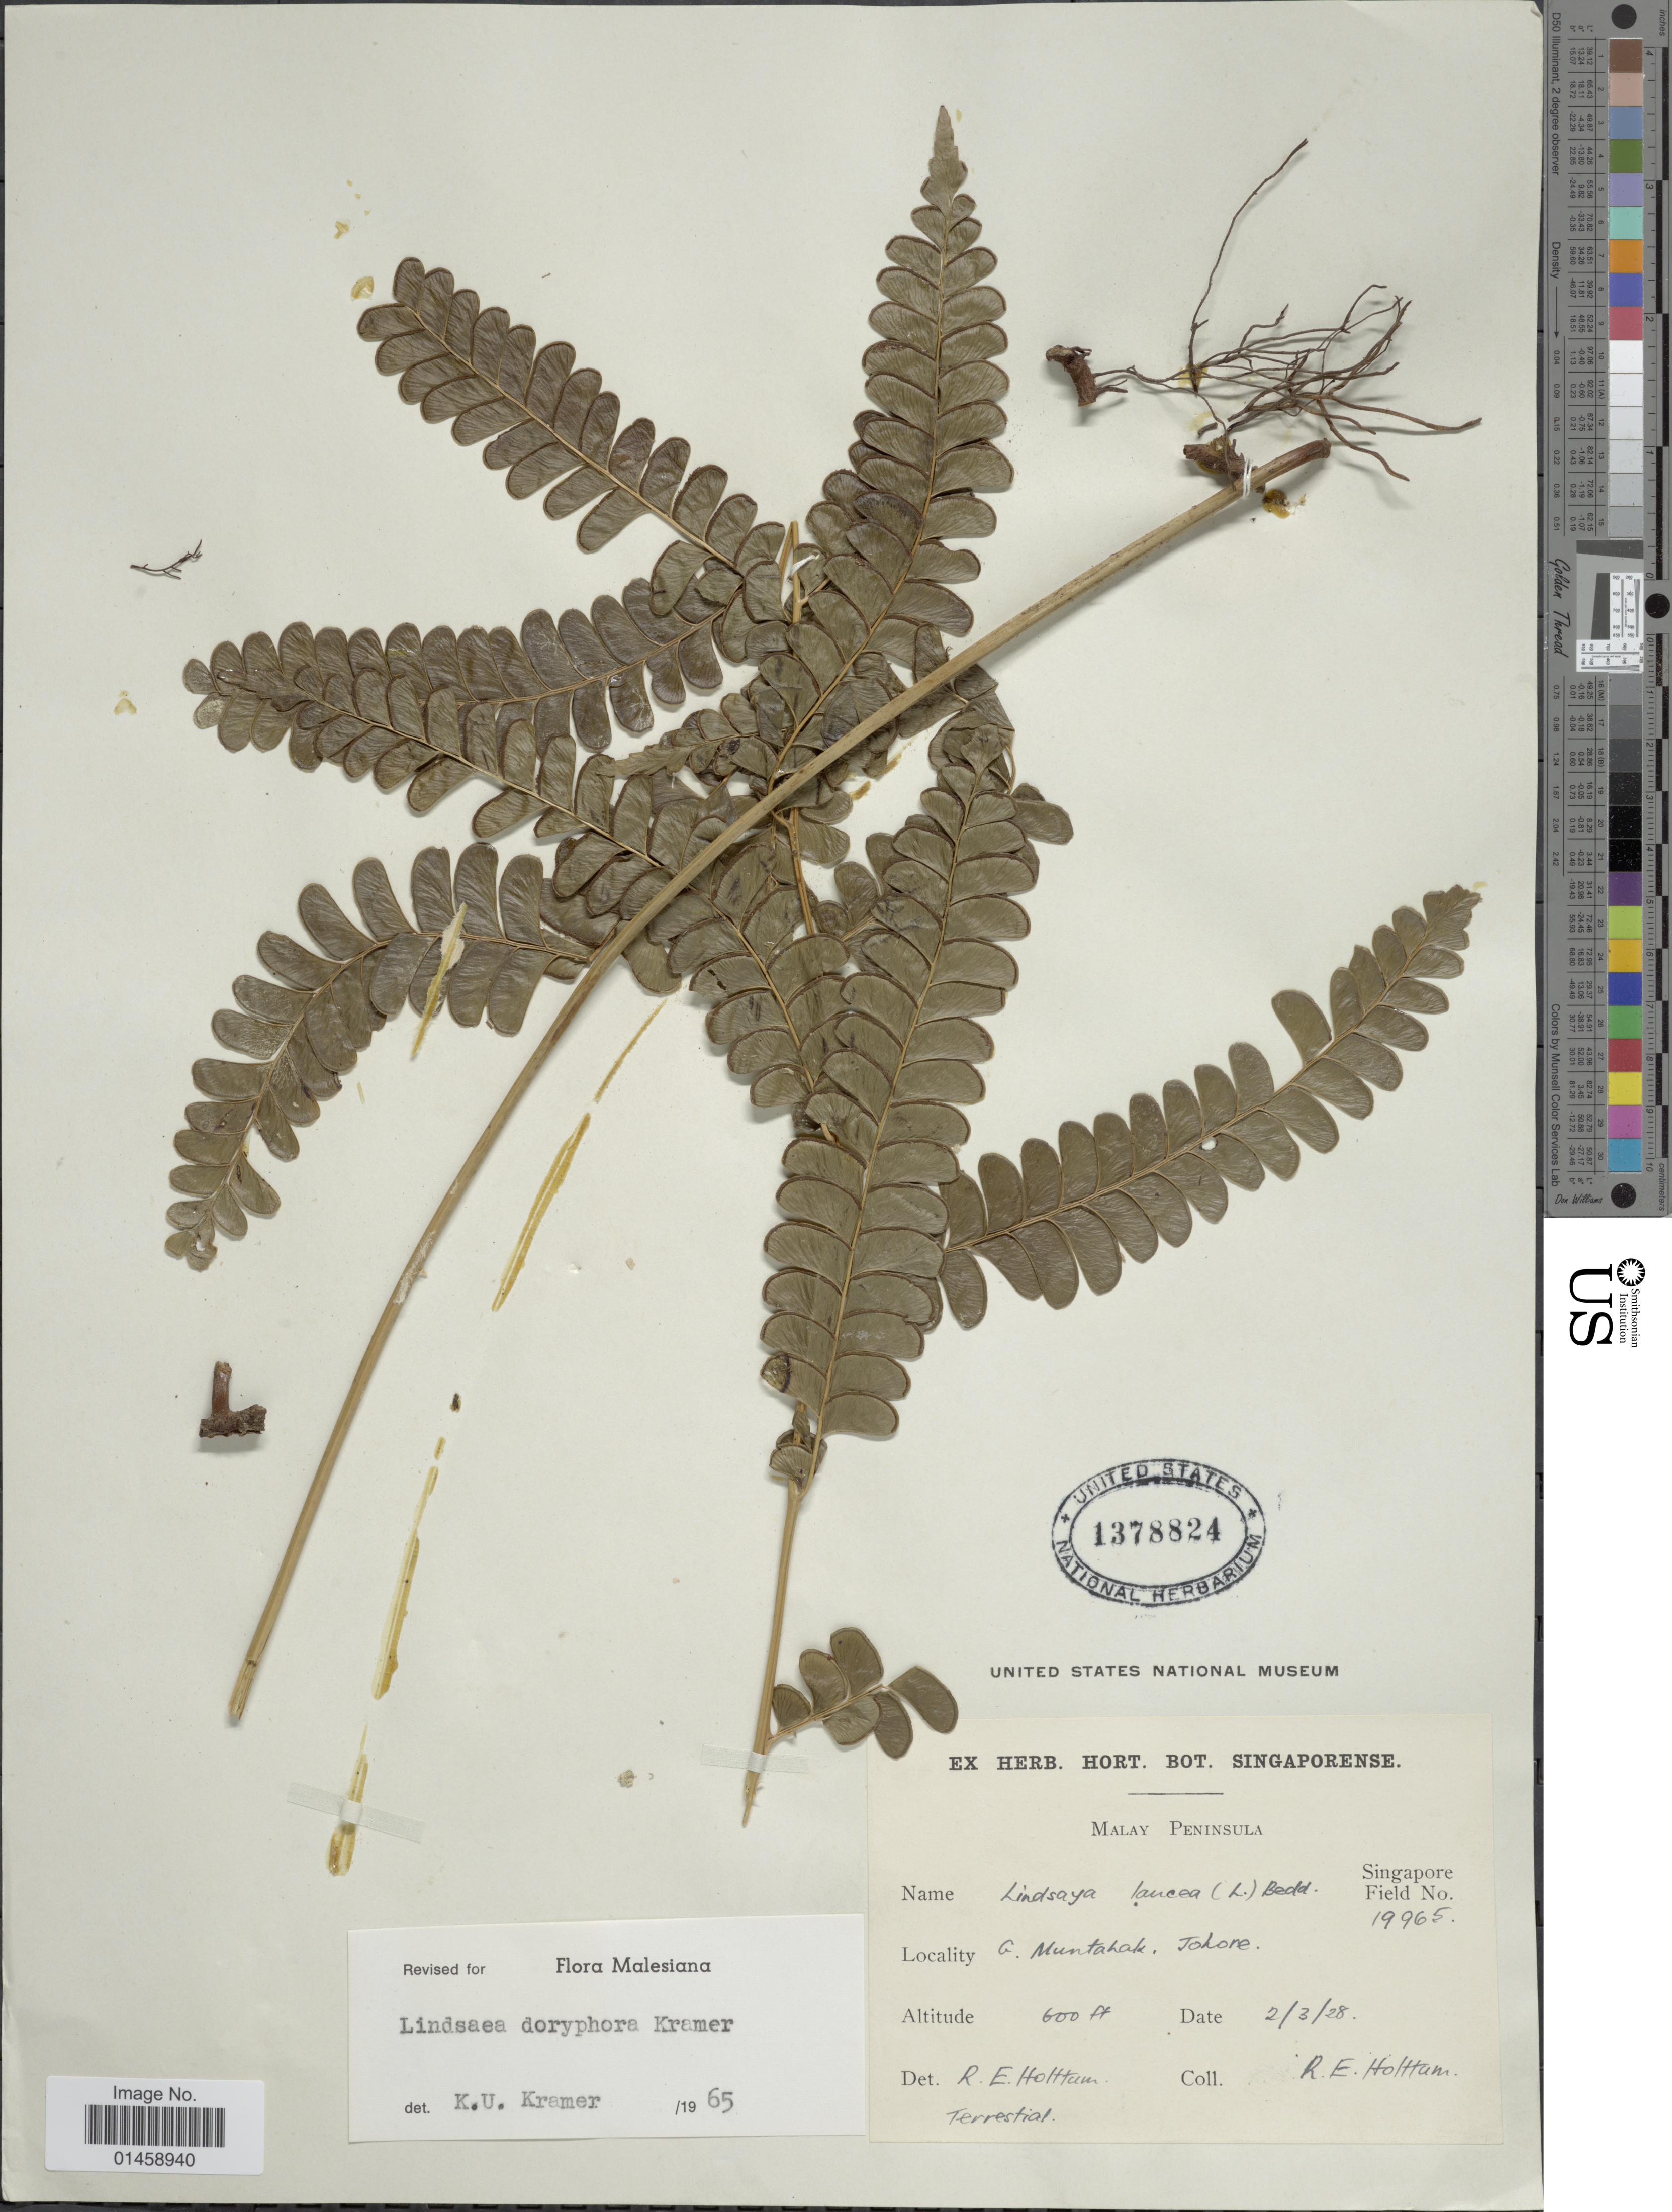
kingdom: Plantae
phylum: Tracheophyta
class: Polypodiopsida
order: Polypodiales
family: Lindsaeaceae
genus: Lindsaea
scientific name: Lindsaea doryphora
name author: K.U. Kramer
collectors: R. E. Holttum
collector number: Singapore Field 19965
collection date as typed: Transcribed d/m/y: 2/3/28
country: Malaysia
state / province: Johor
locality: Malay Peninsula, G. Muntahak, Johore. [interpreted]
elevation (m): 183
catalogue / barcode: US 1378824